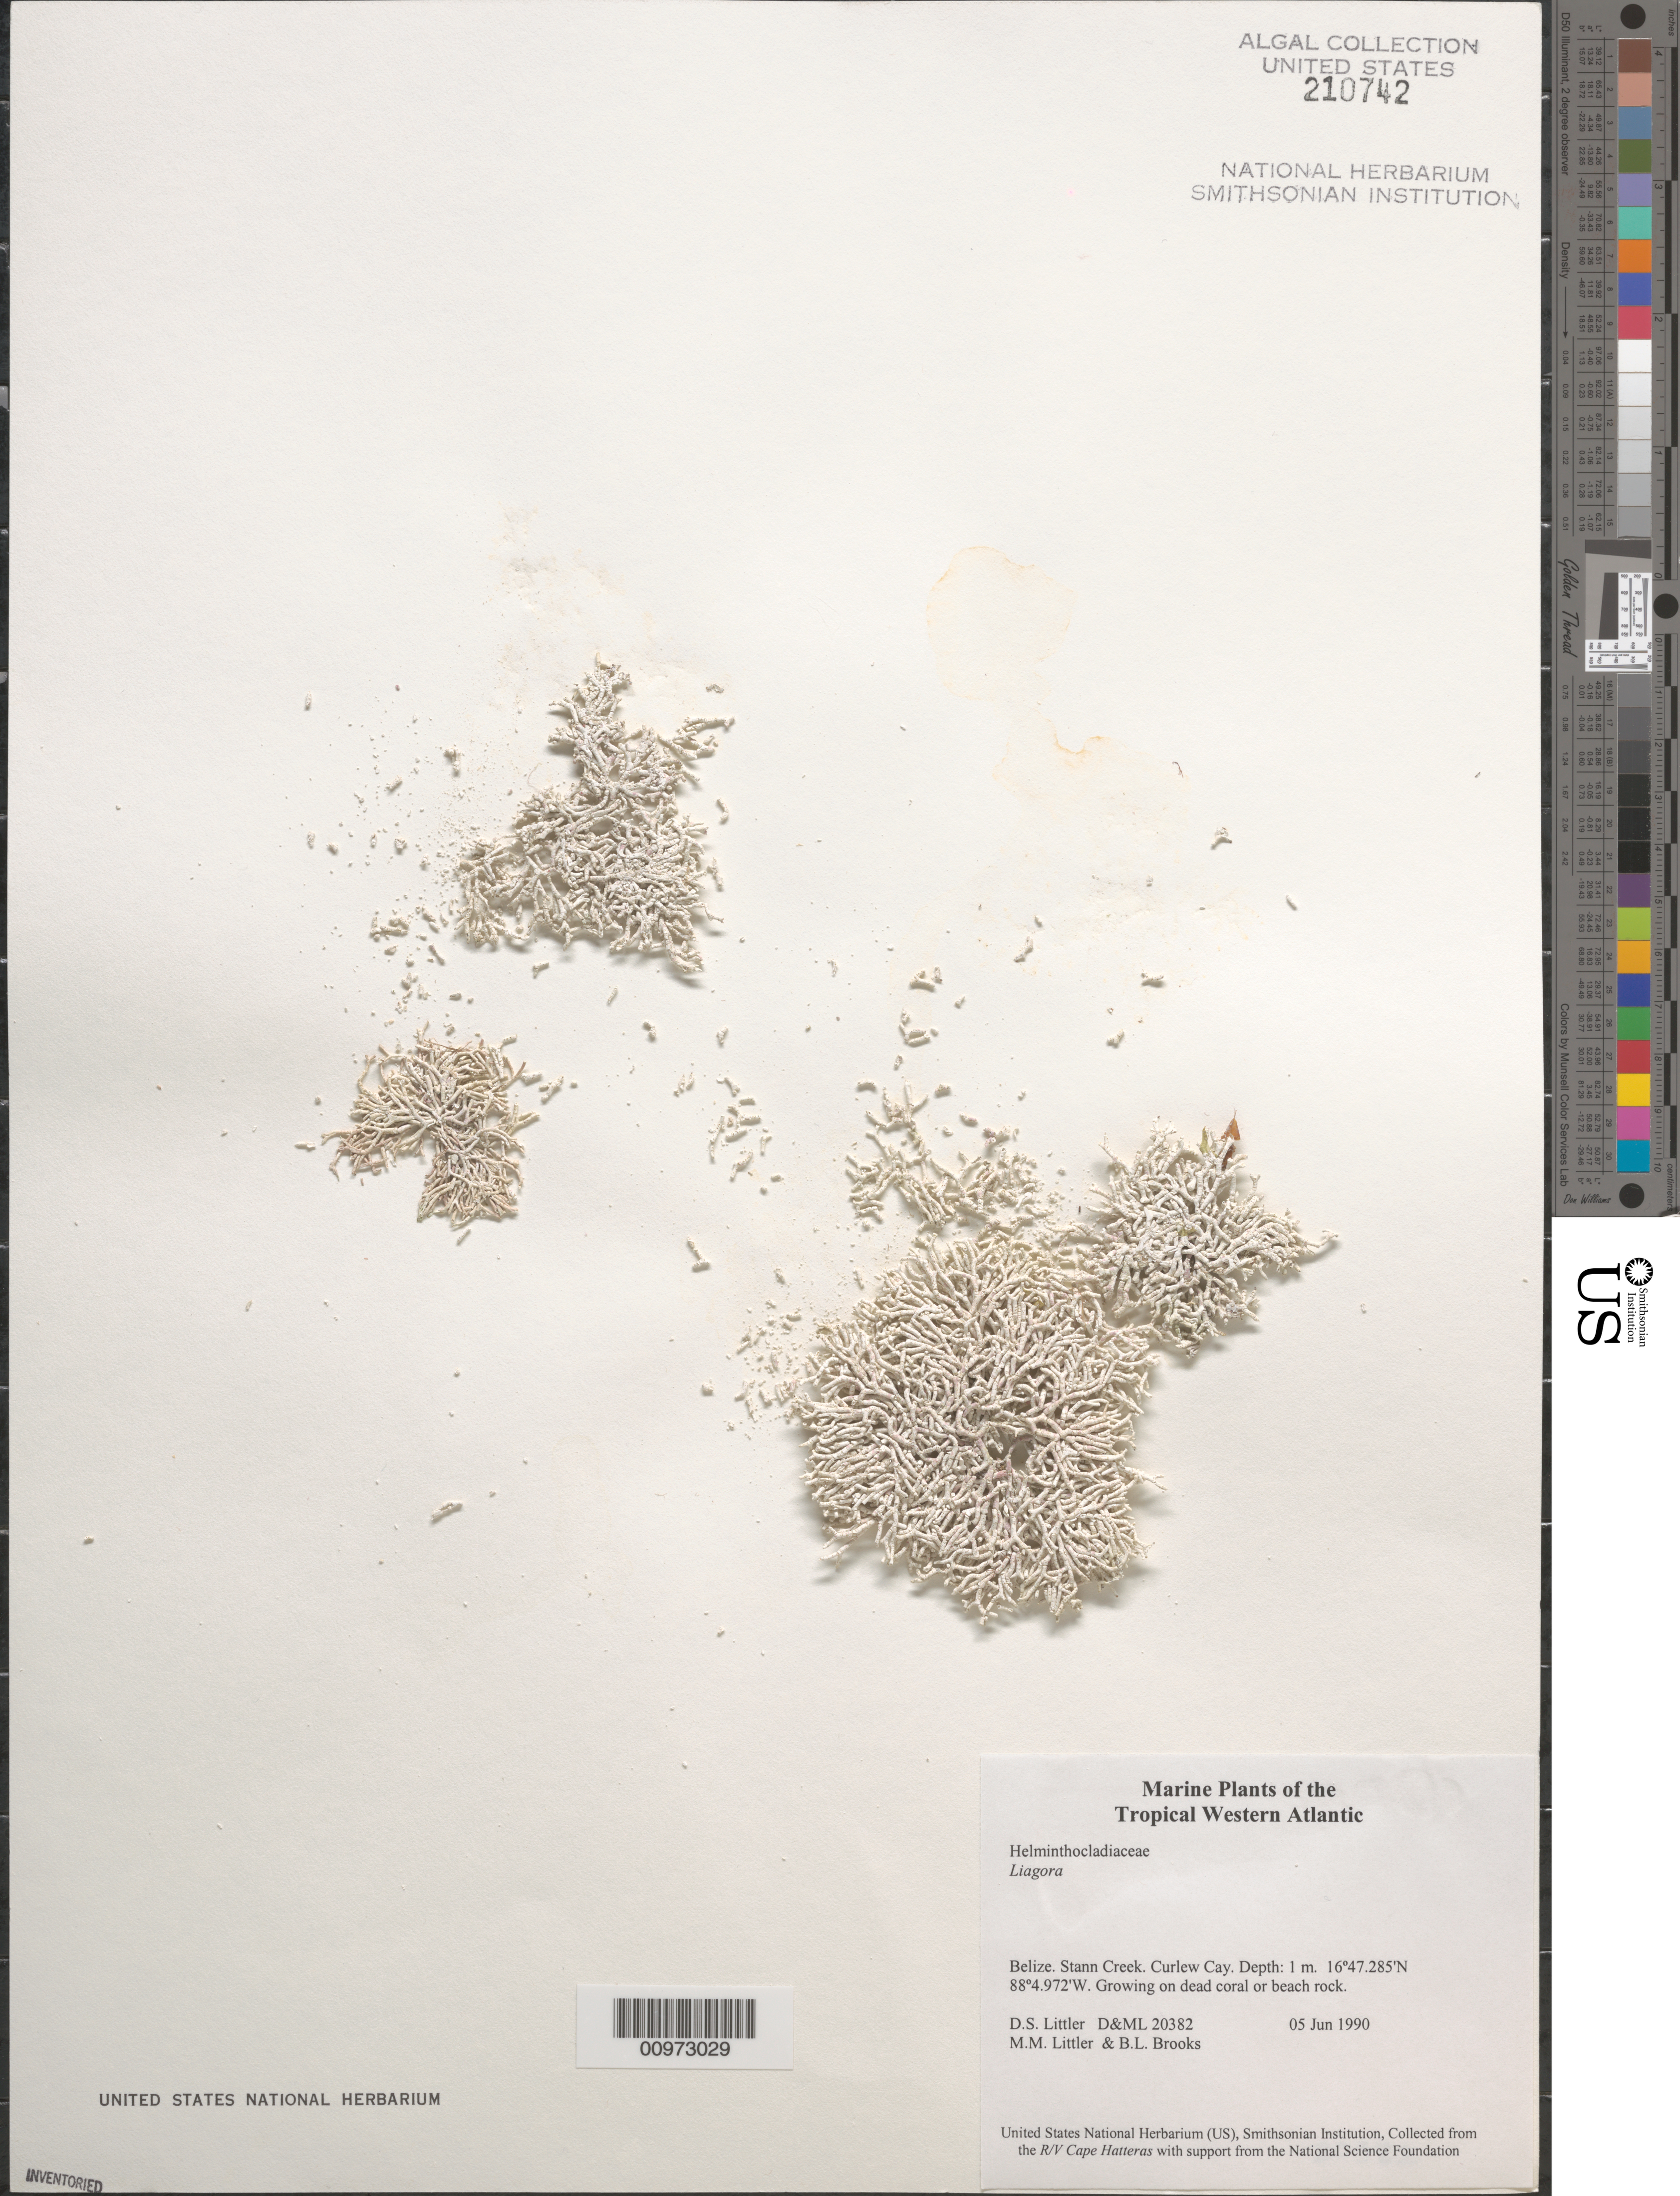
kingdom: Plantae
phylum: Rhodophyta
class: Florideophyceae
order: Nemaliales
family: Liagoraceae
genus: Liagora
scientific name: Liagora sp.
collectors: D. S. Littler, M. M. Littler & B. Brooks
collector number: D&ML 20382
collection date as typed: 05 Jun 1990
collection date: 1990-06-05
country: Belize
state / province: Stann Creek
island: Curlew Cay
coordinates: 16 47.285'N, 88 4.972'W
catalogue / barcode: US 210742